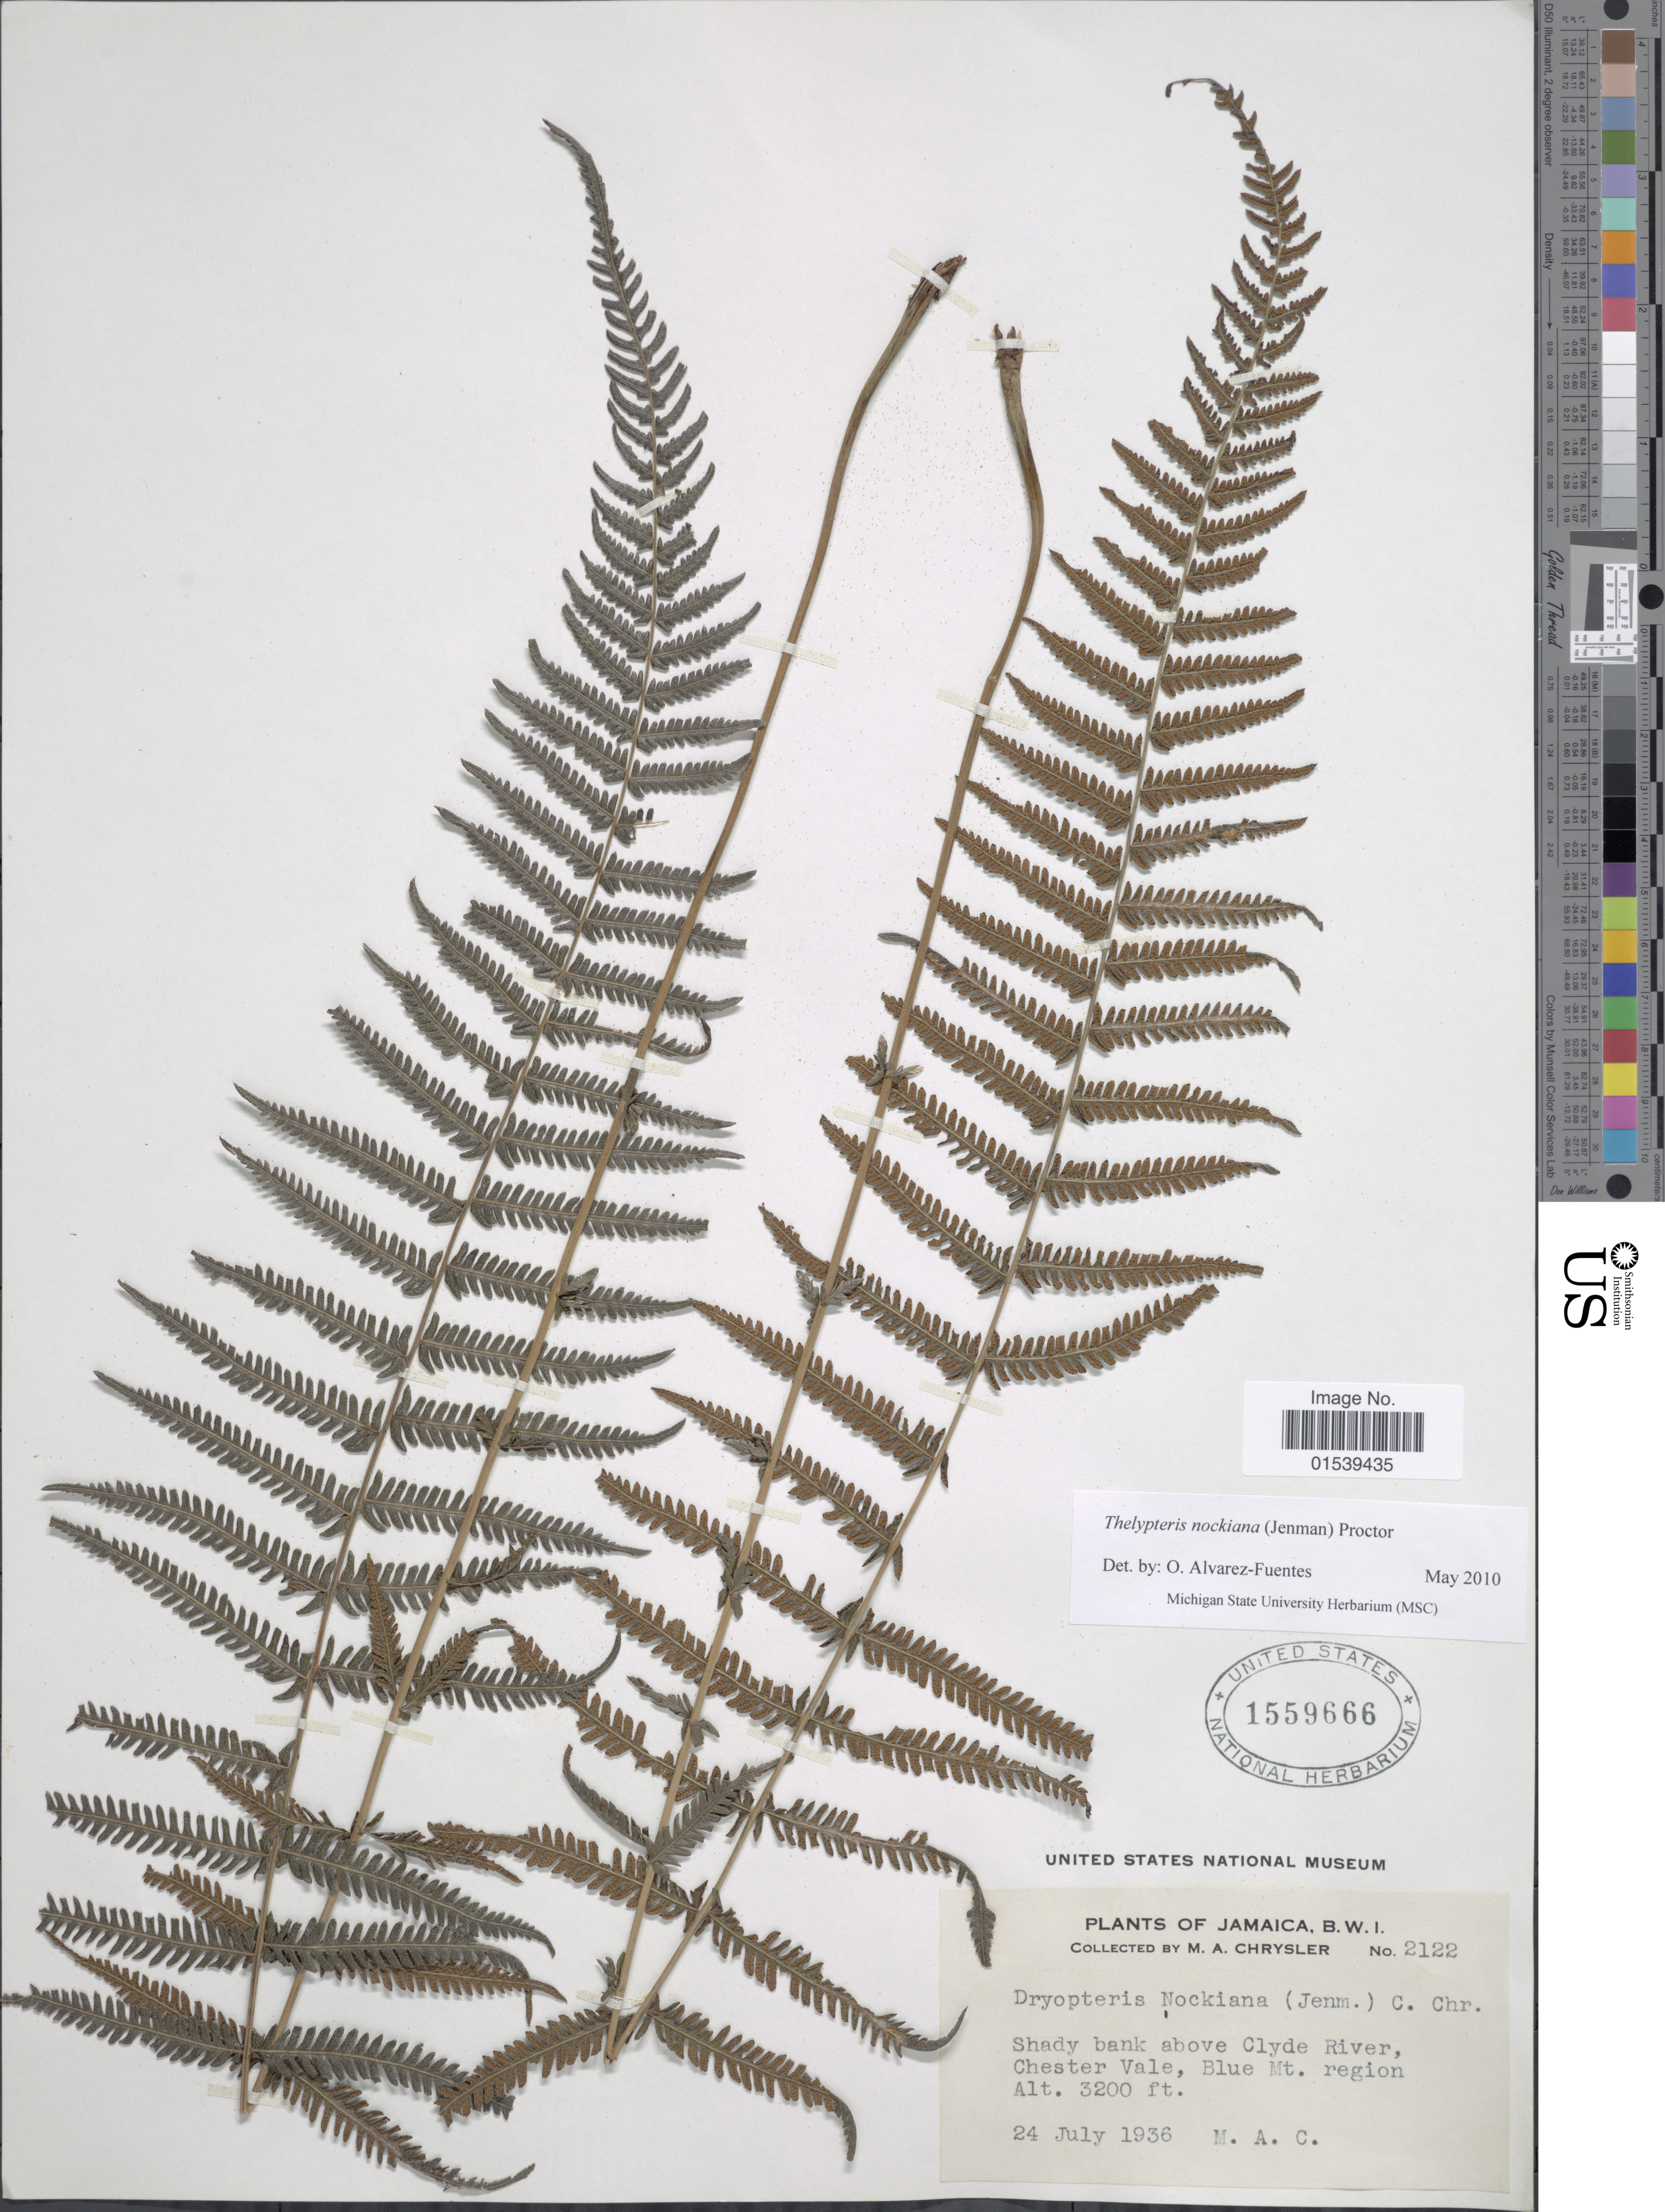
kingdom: Plantae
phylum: Tracheophyta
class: Polypodiopsida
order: Polypodiales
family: Thelypteridaceae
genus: Amauropelta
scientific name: Amauropelta nockiana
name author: (Jenman) Pic. Serm.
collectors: M. A. Chrysler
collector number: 2122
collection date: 1936-07-24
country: Jamaica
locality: Shady bank above Clyde River, Chester Vale, Blue mt. region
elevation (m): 975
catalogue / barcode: US 1559666